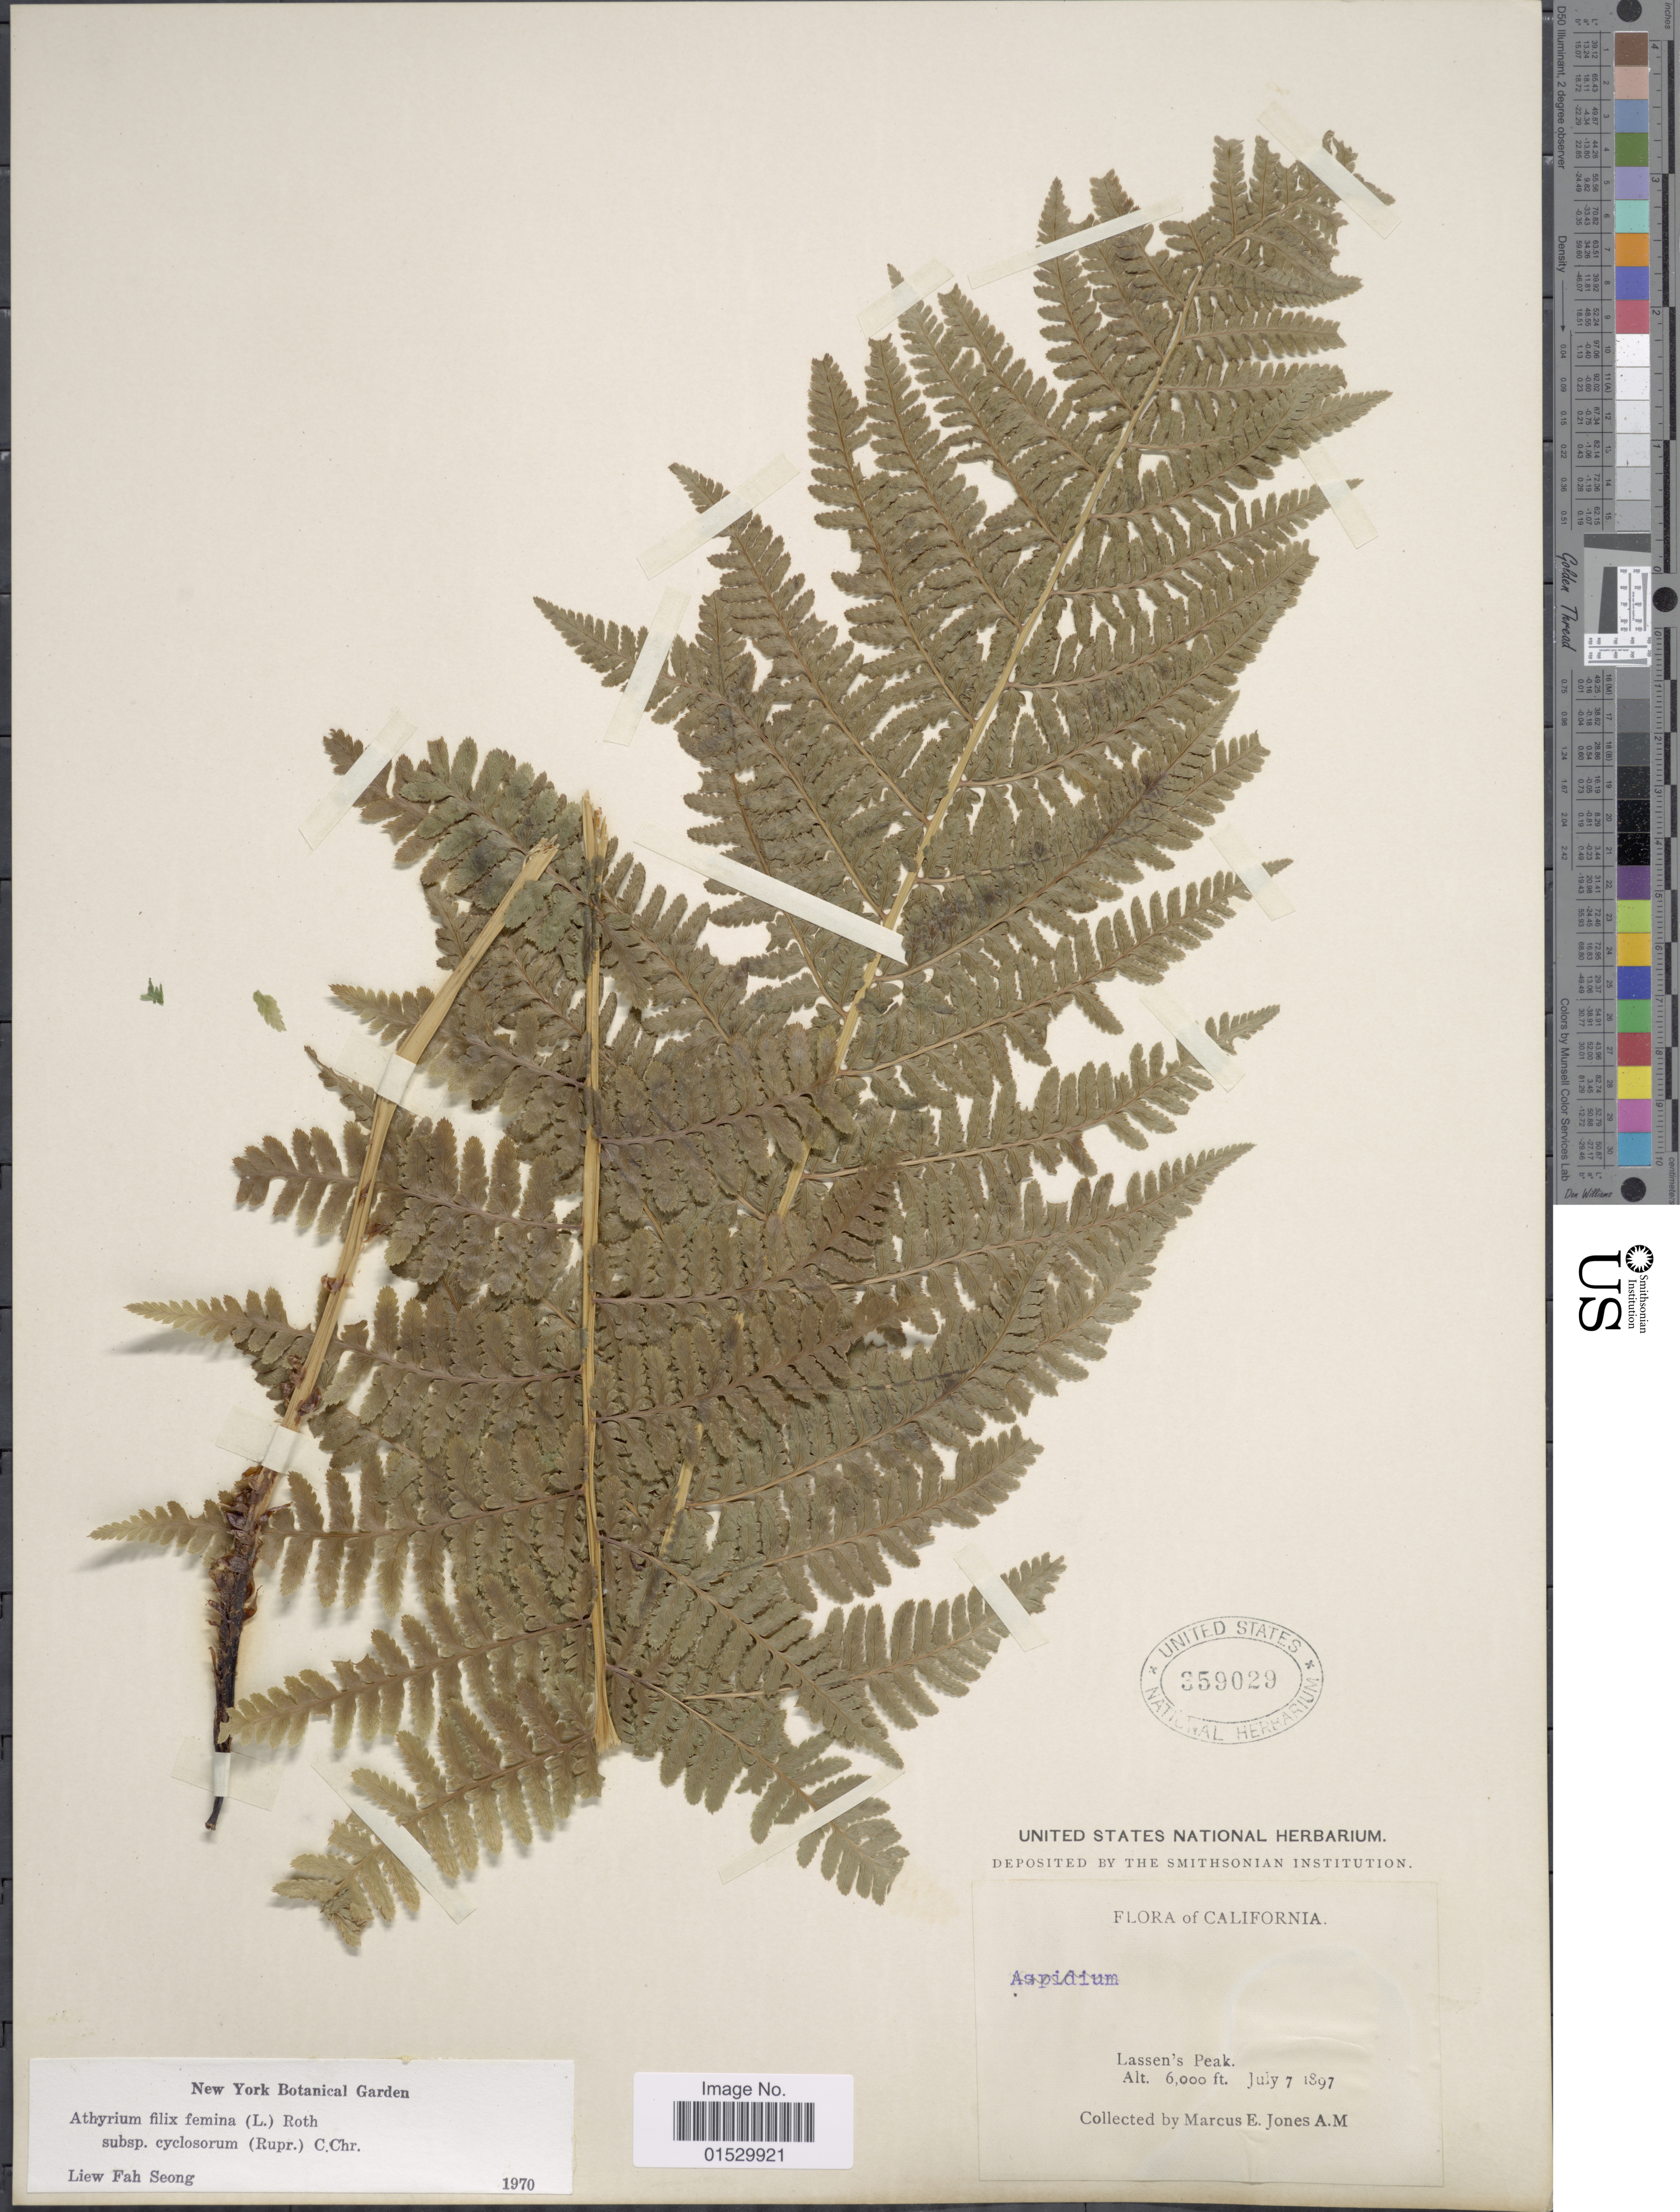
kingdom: Plantae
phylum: Tracheophyta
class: Polypodiopsida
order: Polypodiales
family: Athyriaceae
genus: Athyrium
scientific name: Athyrium filix-femina subsp. cyclosorum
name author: (Rupr.) C. Chr.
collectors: M. E. Jones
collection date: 1897-07-07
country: United States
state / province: California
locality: Lassen's Peak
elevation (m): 1829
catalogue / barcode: US 359029